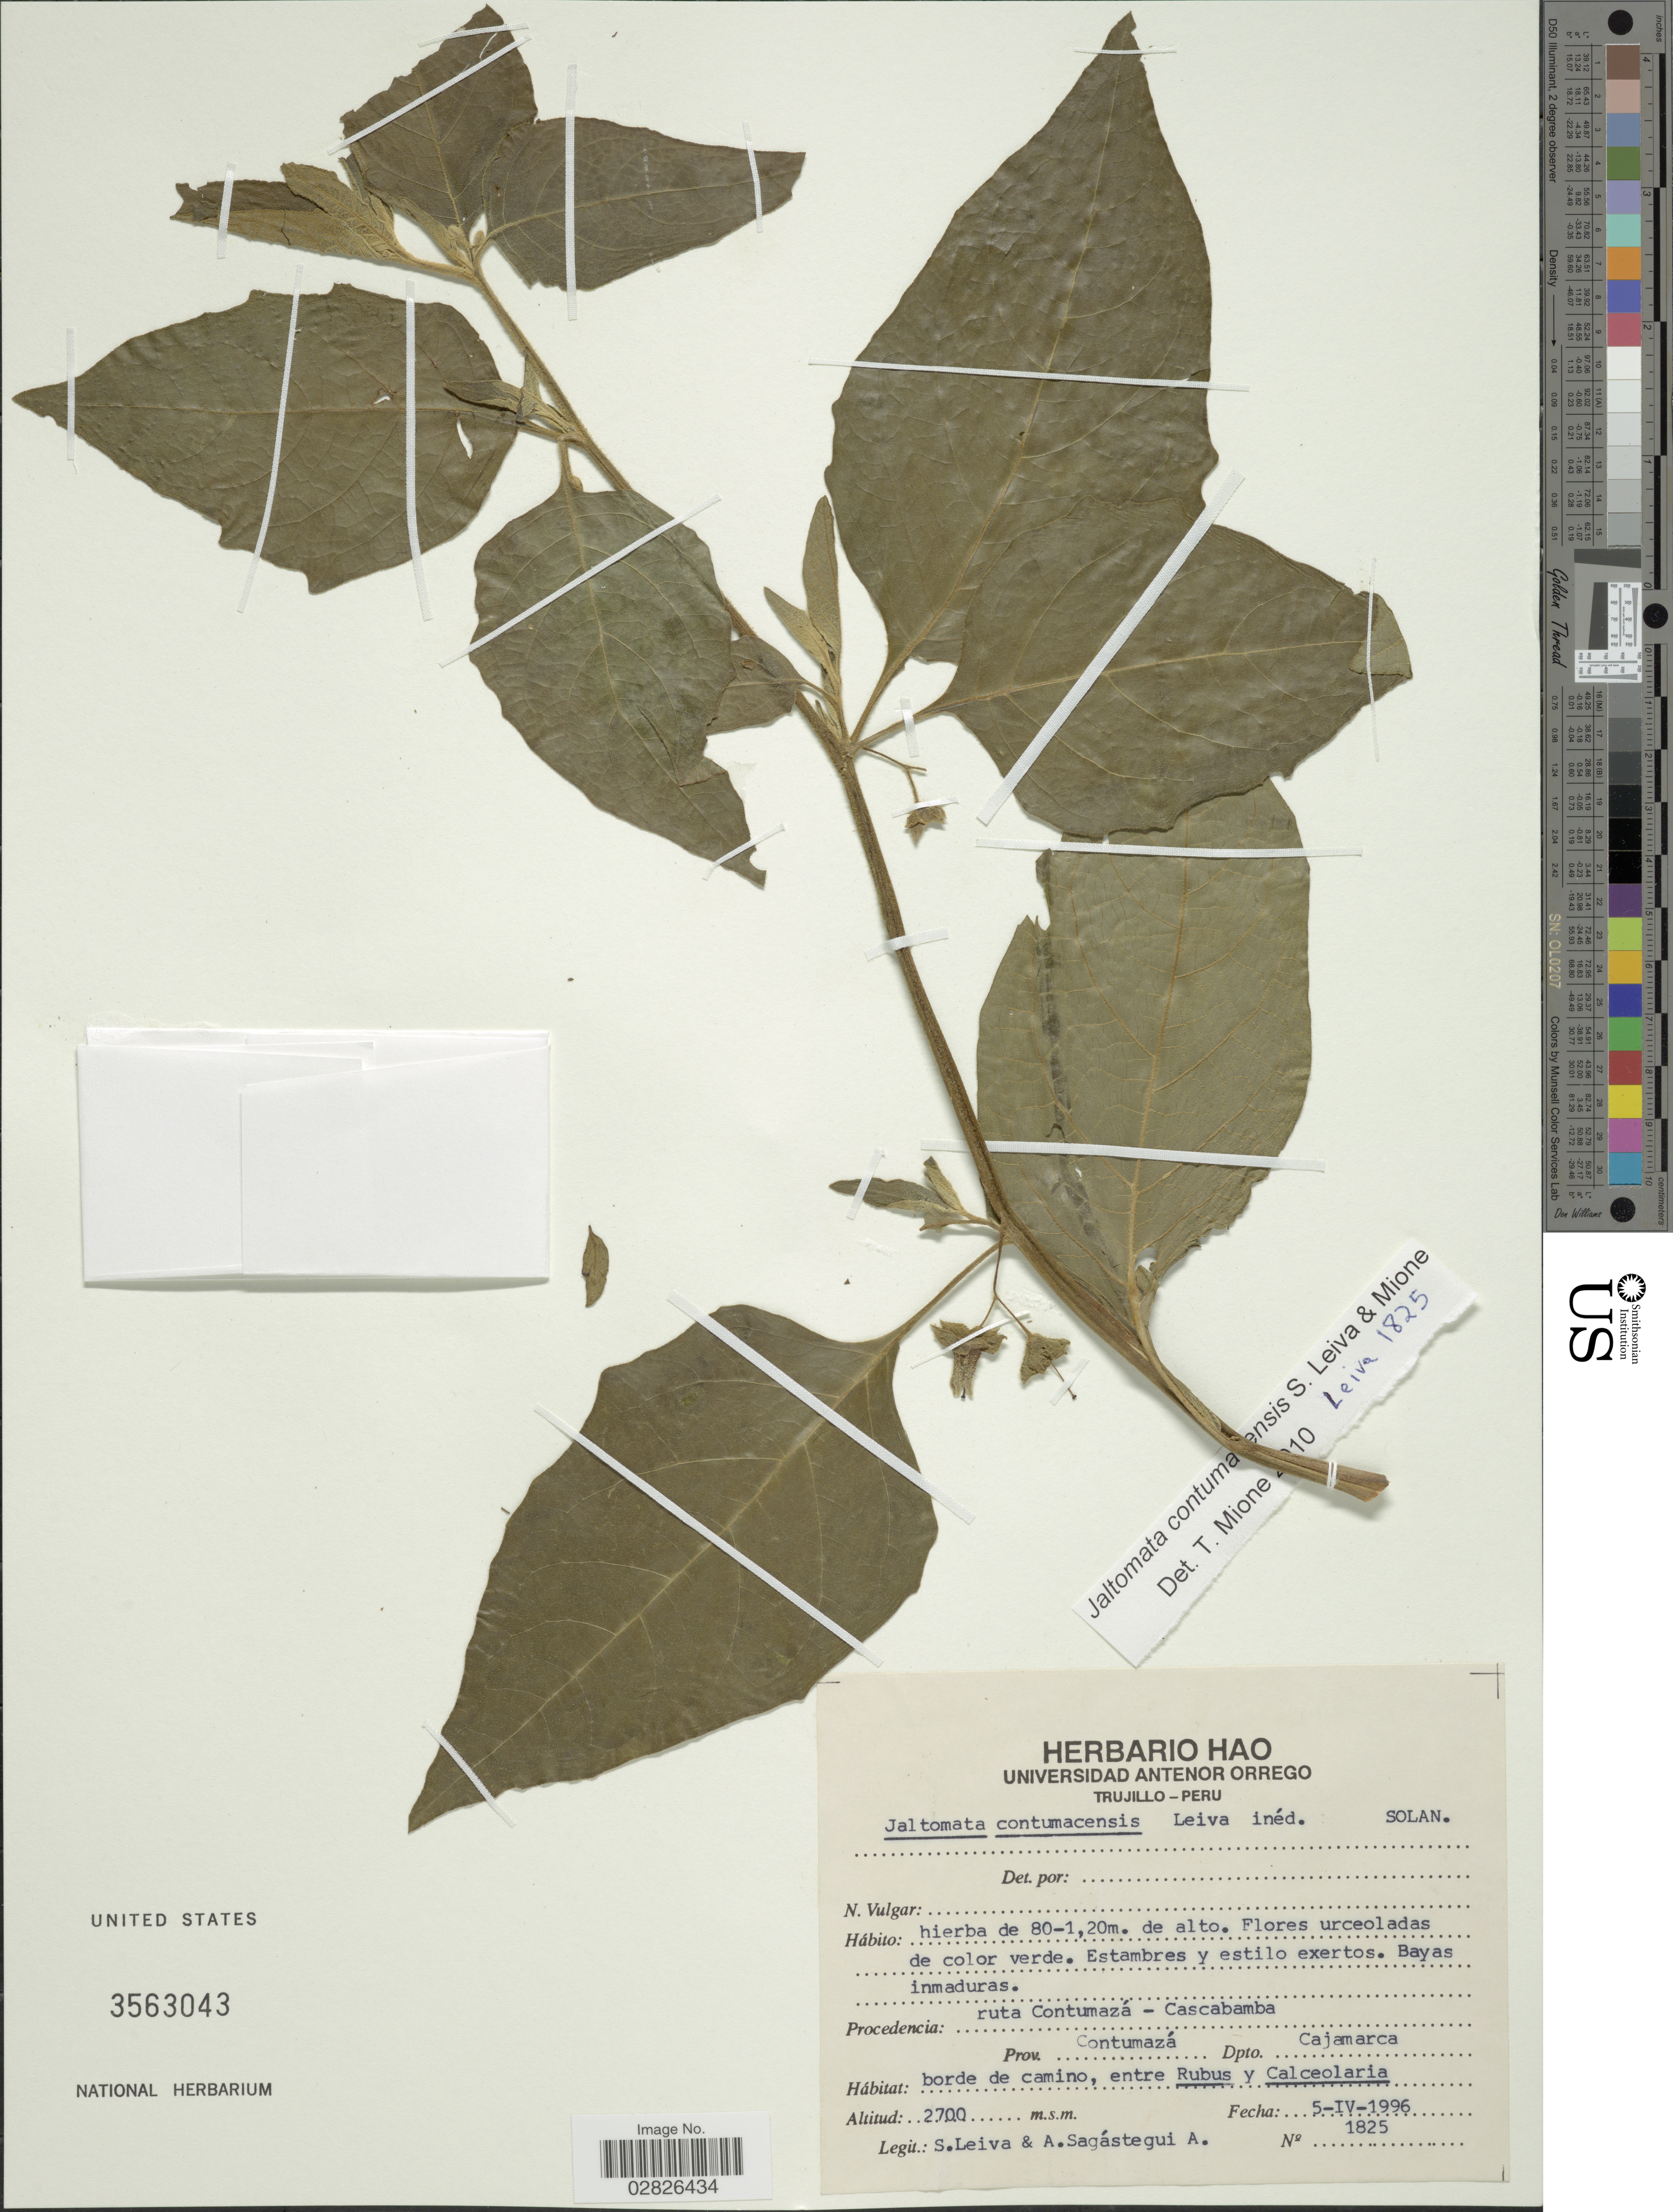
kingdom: Plantae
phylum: Tracheophyta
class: Magnoliopsida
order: Solanales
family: Solanaceae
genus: Jaltomata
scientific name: Jaltomata contumacensis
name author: S. Leiva & Mione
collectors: S. Leiva & A. Sagástegui A.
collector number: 1825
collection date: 1996-04-05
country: Peru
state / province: Cajamarca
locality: Procedencia ruta Contumazá-Cascabamba, Prov. Contumazá, Dpto. Cajamarca.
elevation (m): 2700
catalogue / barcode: US 3563043